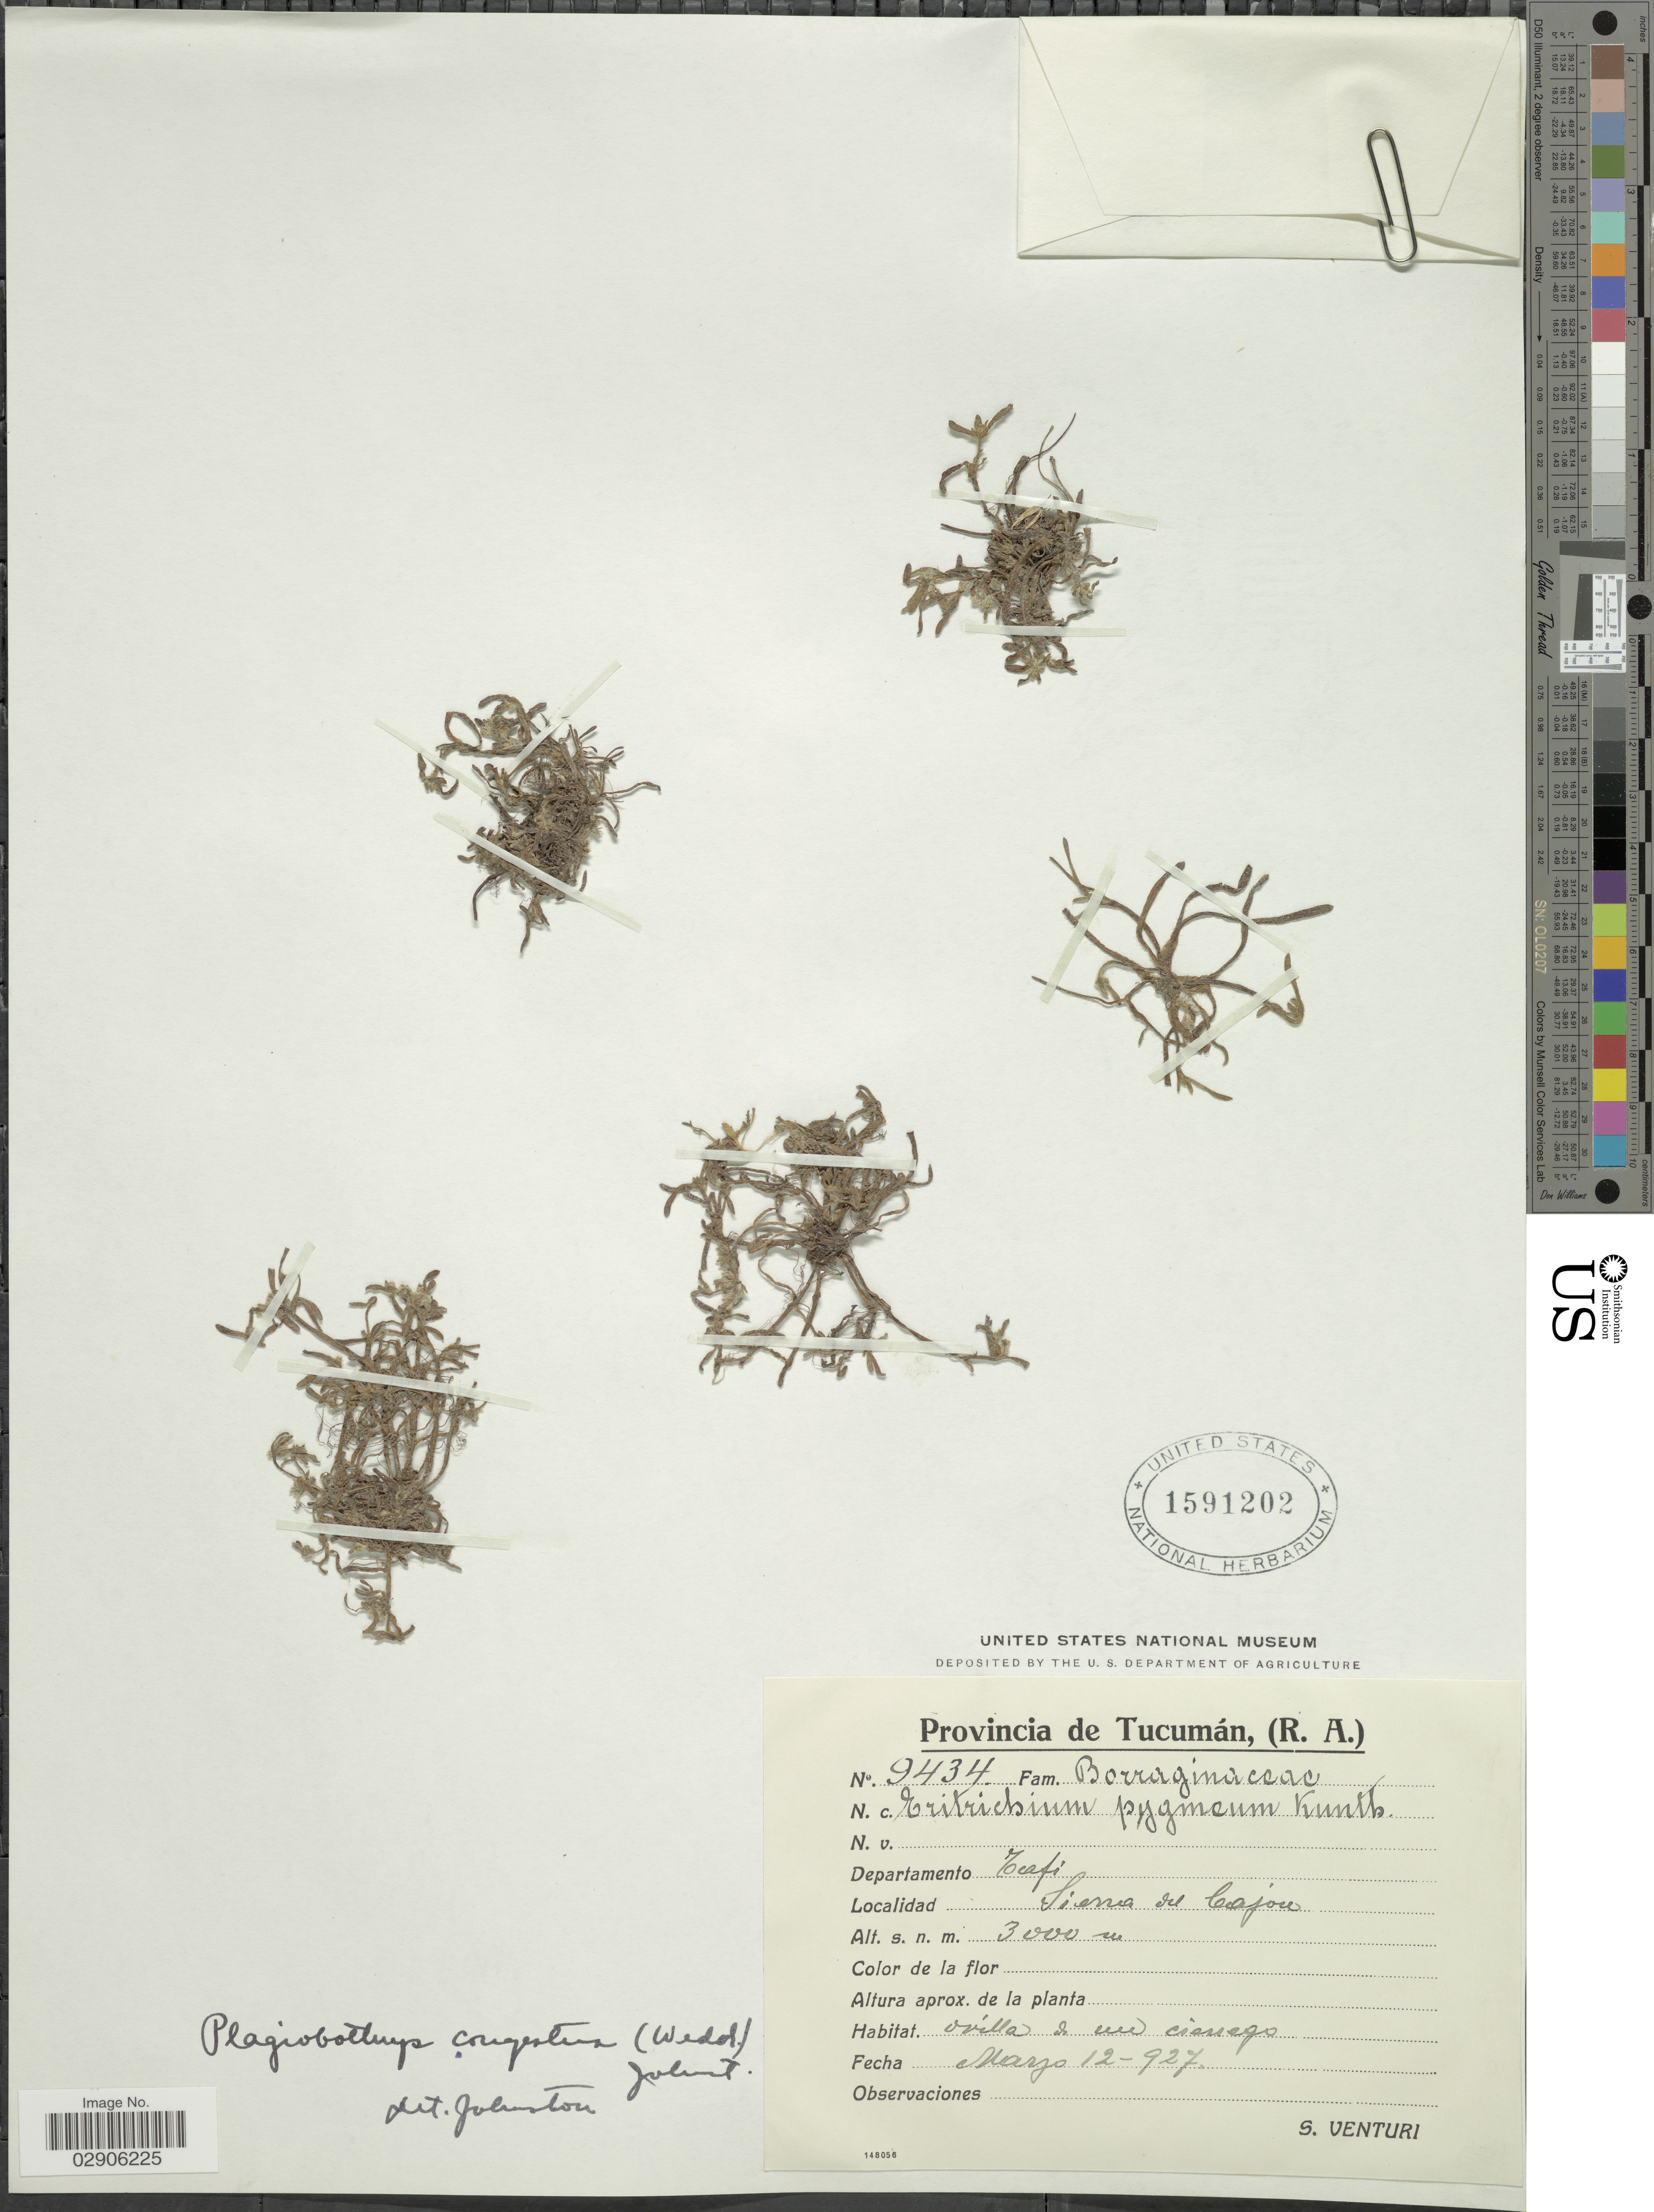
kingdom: Plantae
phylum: Tracheophyta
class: Magnoliopsida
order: Boraginales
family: Boraginaceae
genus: Plagiobothrys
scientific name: Plagiobothrys congestus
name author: (Wedd.) I.M. Johnst.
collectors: S. Venturi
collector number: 9434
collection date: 1927-03-12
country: Argentina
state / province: Tucuman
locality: Provincia de Tucumán, (R.A.), Departamento Tafi, Sierra del Cajon.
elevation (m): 3000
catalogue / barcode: US 1591202